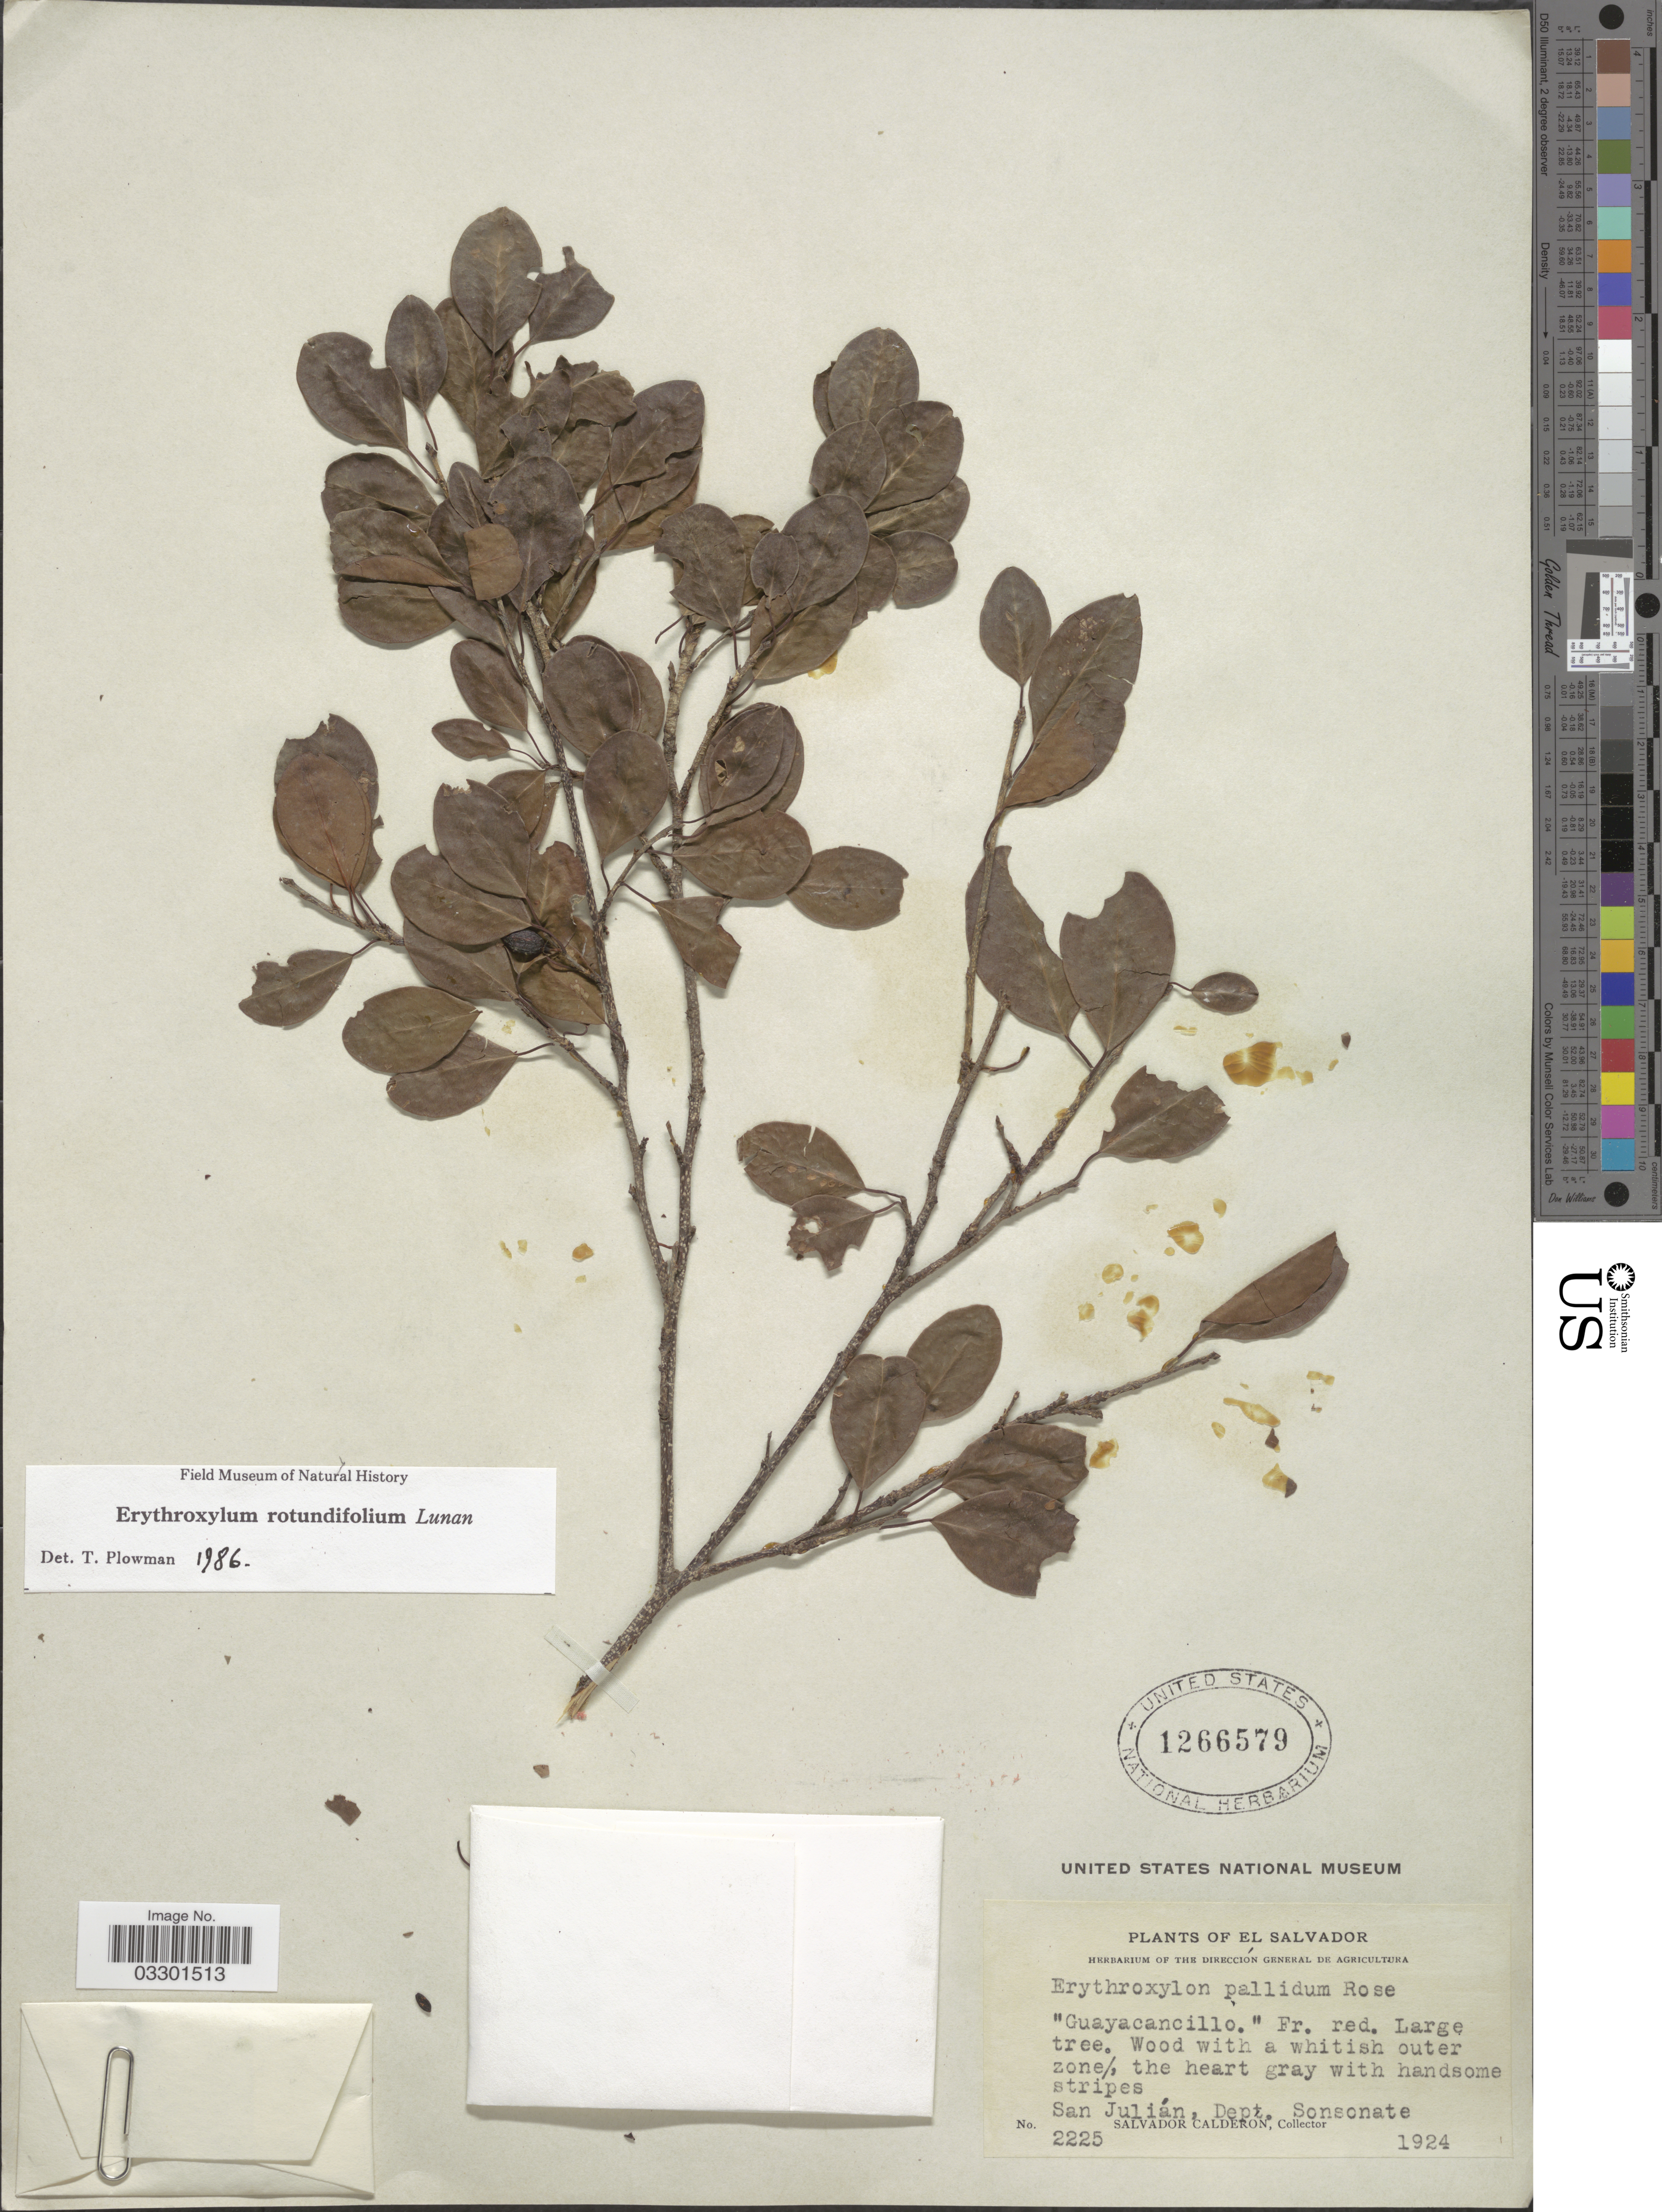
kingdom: Plantae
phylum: Tracheophyta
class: Magnoliopsida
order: Malpighiales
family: Erythroxylaceae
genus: Erythroxylum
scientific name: Erythroxylum rotundifolium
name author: Lunan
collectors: S. Calderón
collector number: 2225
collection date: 1924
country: El Salvador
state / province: Sonsonate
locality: San Julián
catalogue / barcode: US 1266579